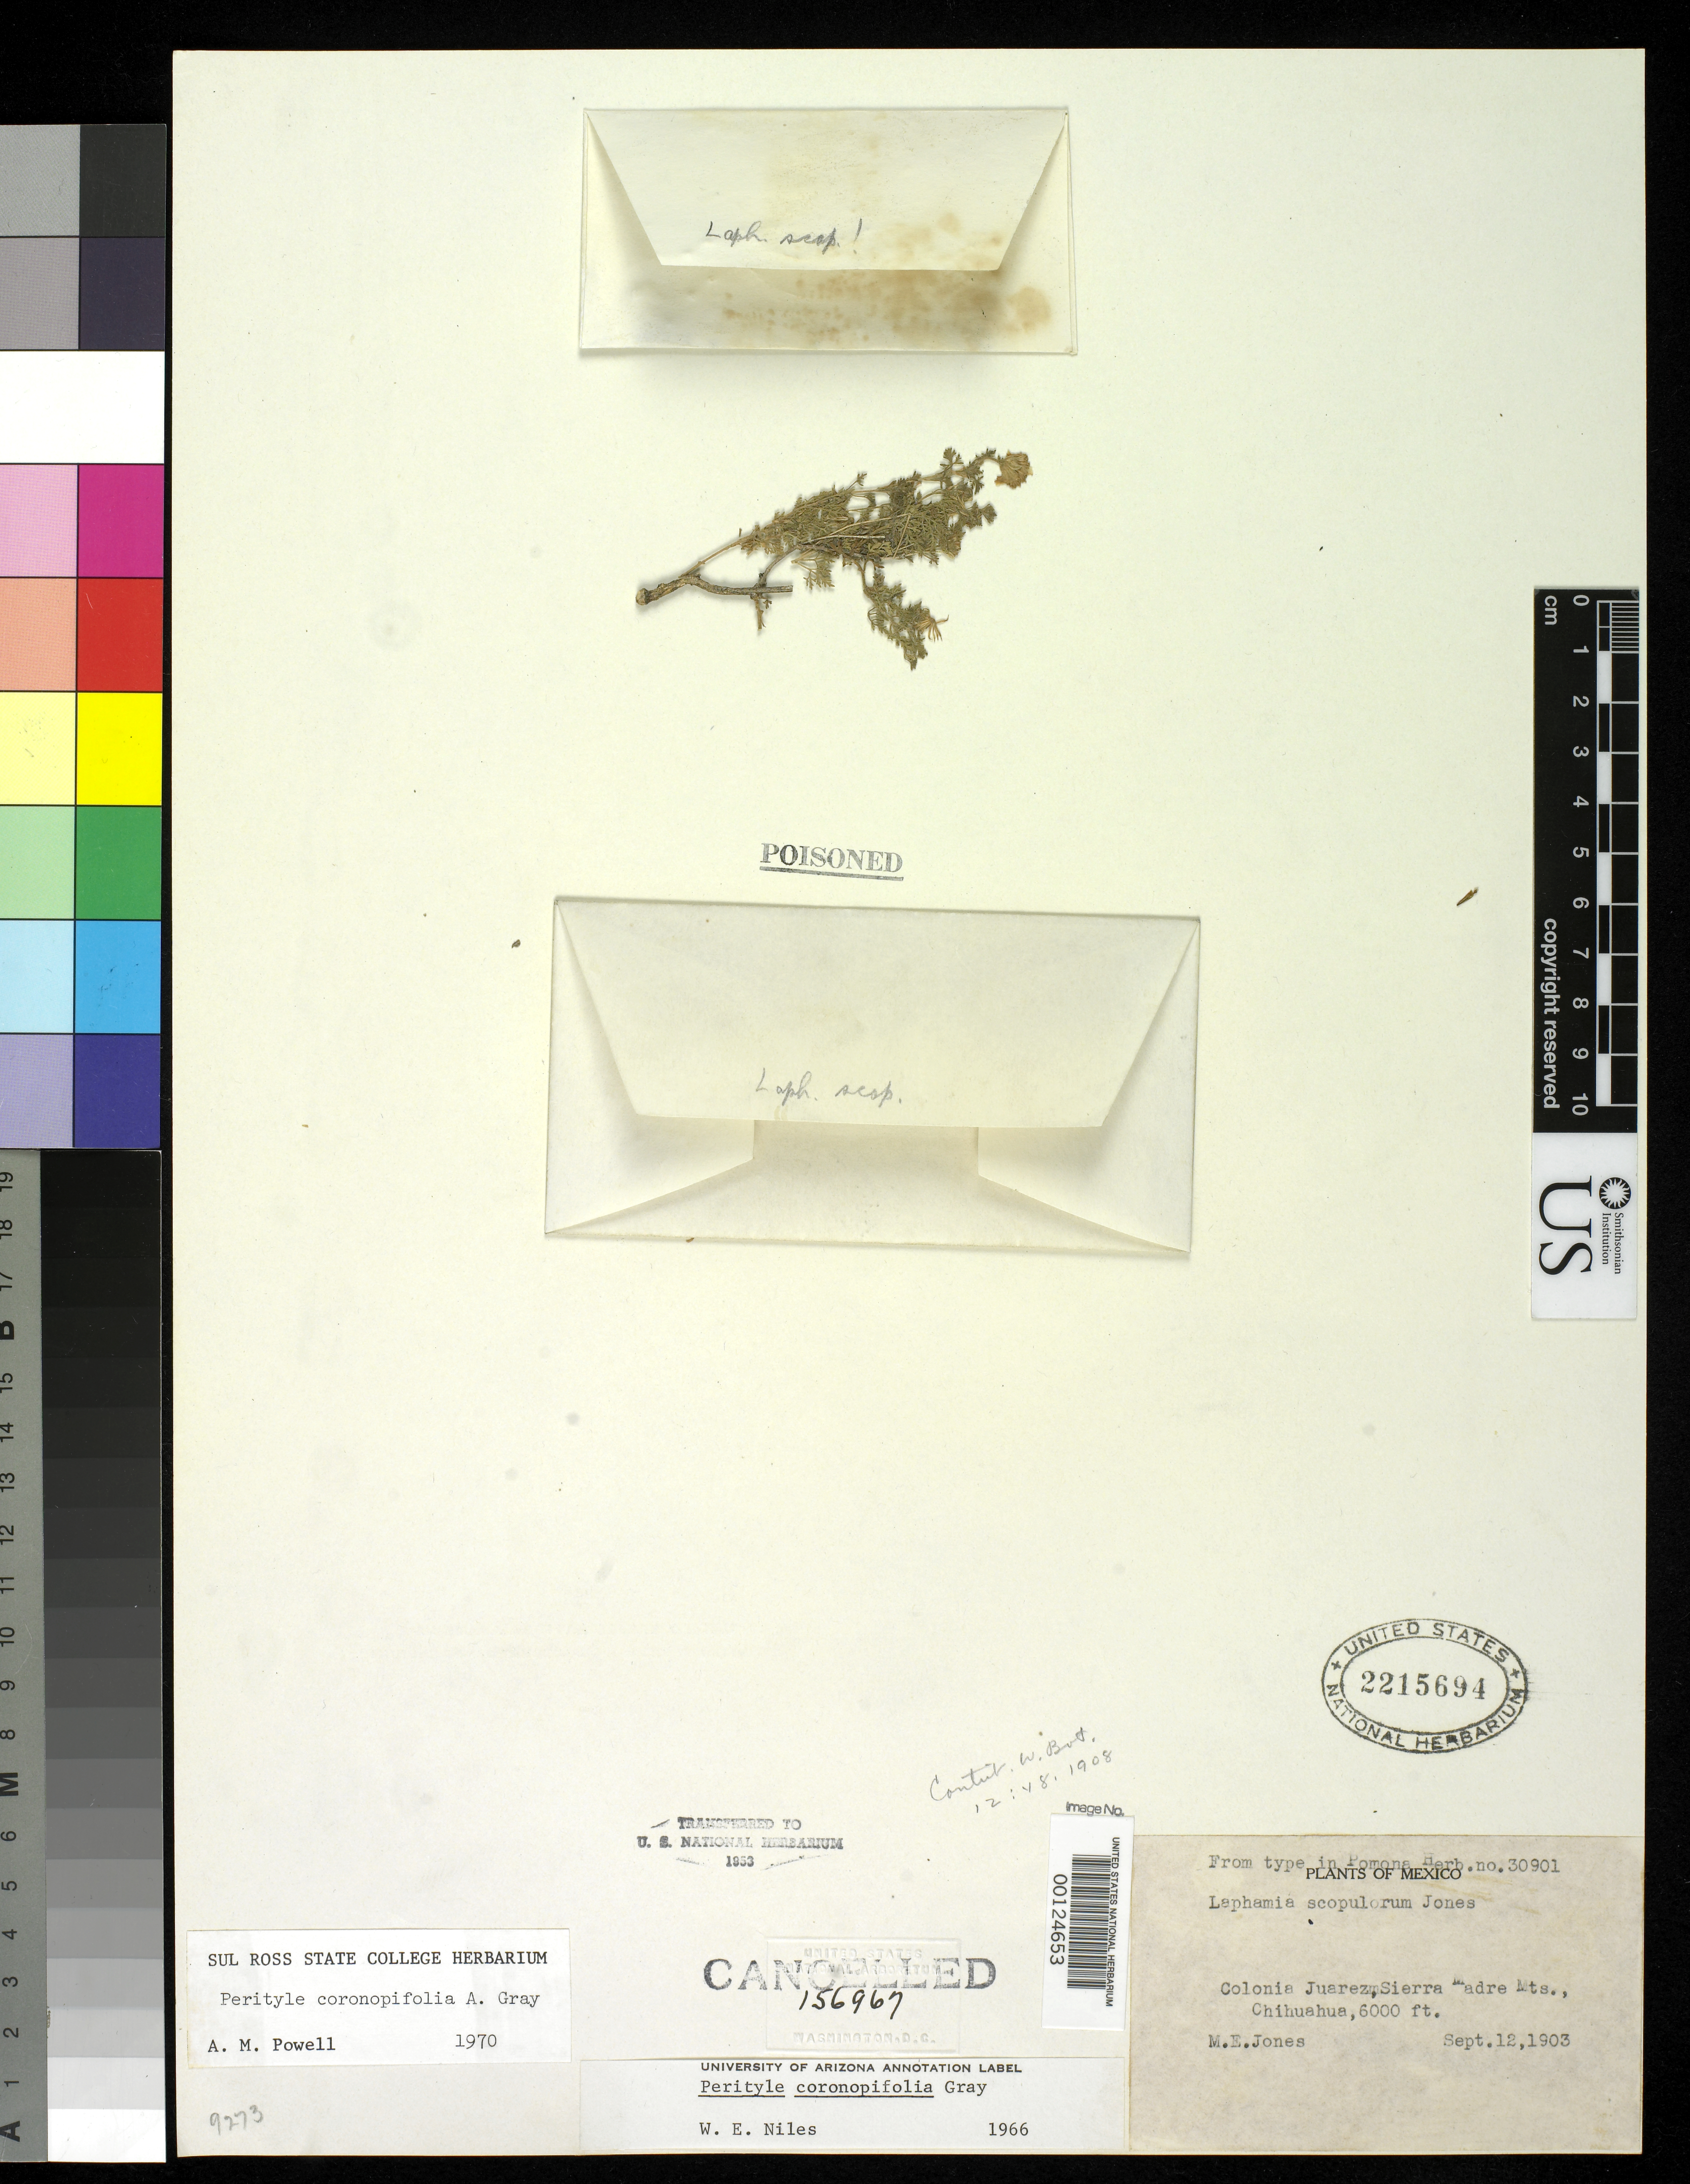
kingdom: Plantae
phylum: Tracheophyta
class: Magnoliopsida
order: Asterales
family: Asteraceae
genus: Laphamia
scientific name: Laphamia scopulorum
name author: M.E. Jones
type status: Type Fragment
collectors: M. E. Jones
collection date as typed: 12 Sep 1903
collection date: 1903-09-12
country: Mexico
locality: E of Monserrat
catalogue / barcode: US 2215694